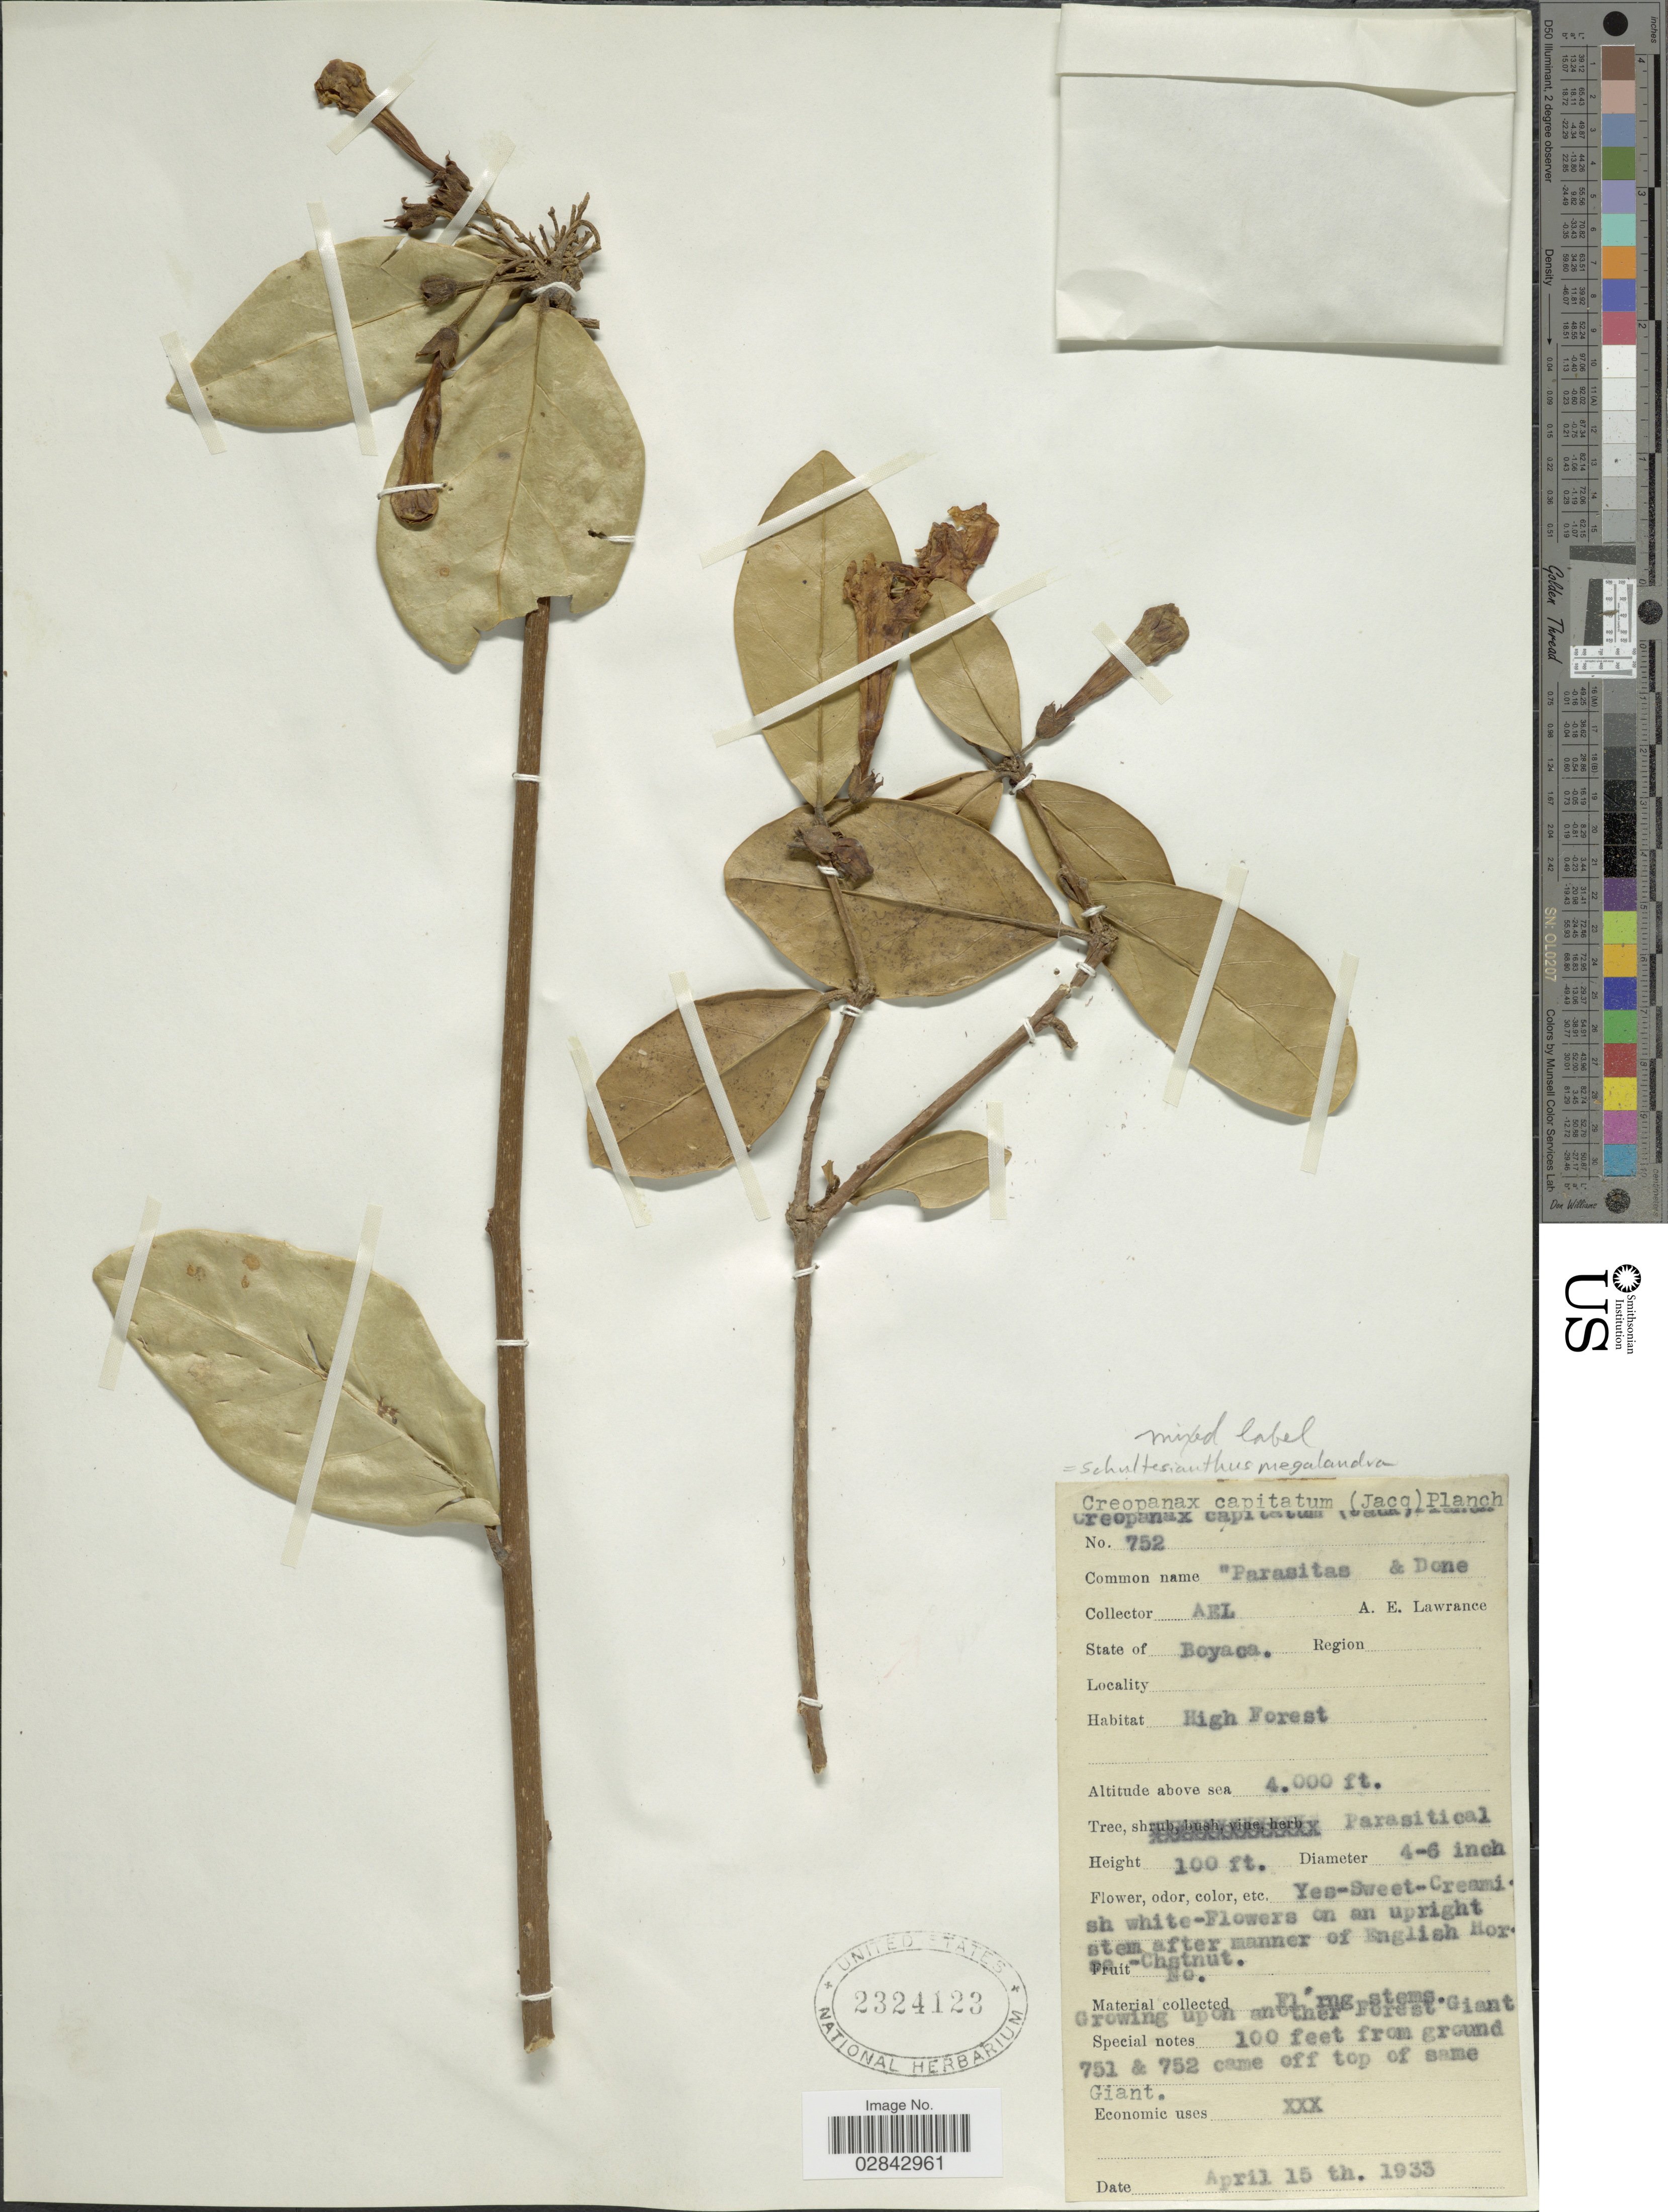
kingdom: Plantae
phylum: Tracheophyta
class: Magnoliopsida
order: Solanales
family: Solanaceae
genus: Schultesianthus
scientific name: Schultesianthus megalandrus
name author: (Dunal) Hunz.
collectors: A. Lawrance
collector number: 752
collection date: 1933-04-15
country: Colombia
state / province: Boyacá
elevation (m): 1219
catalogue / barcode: US 2324123